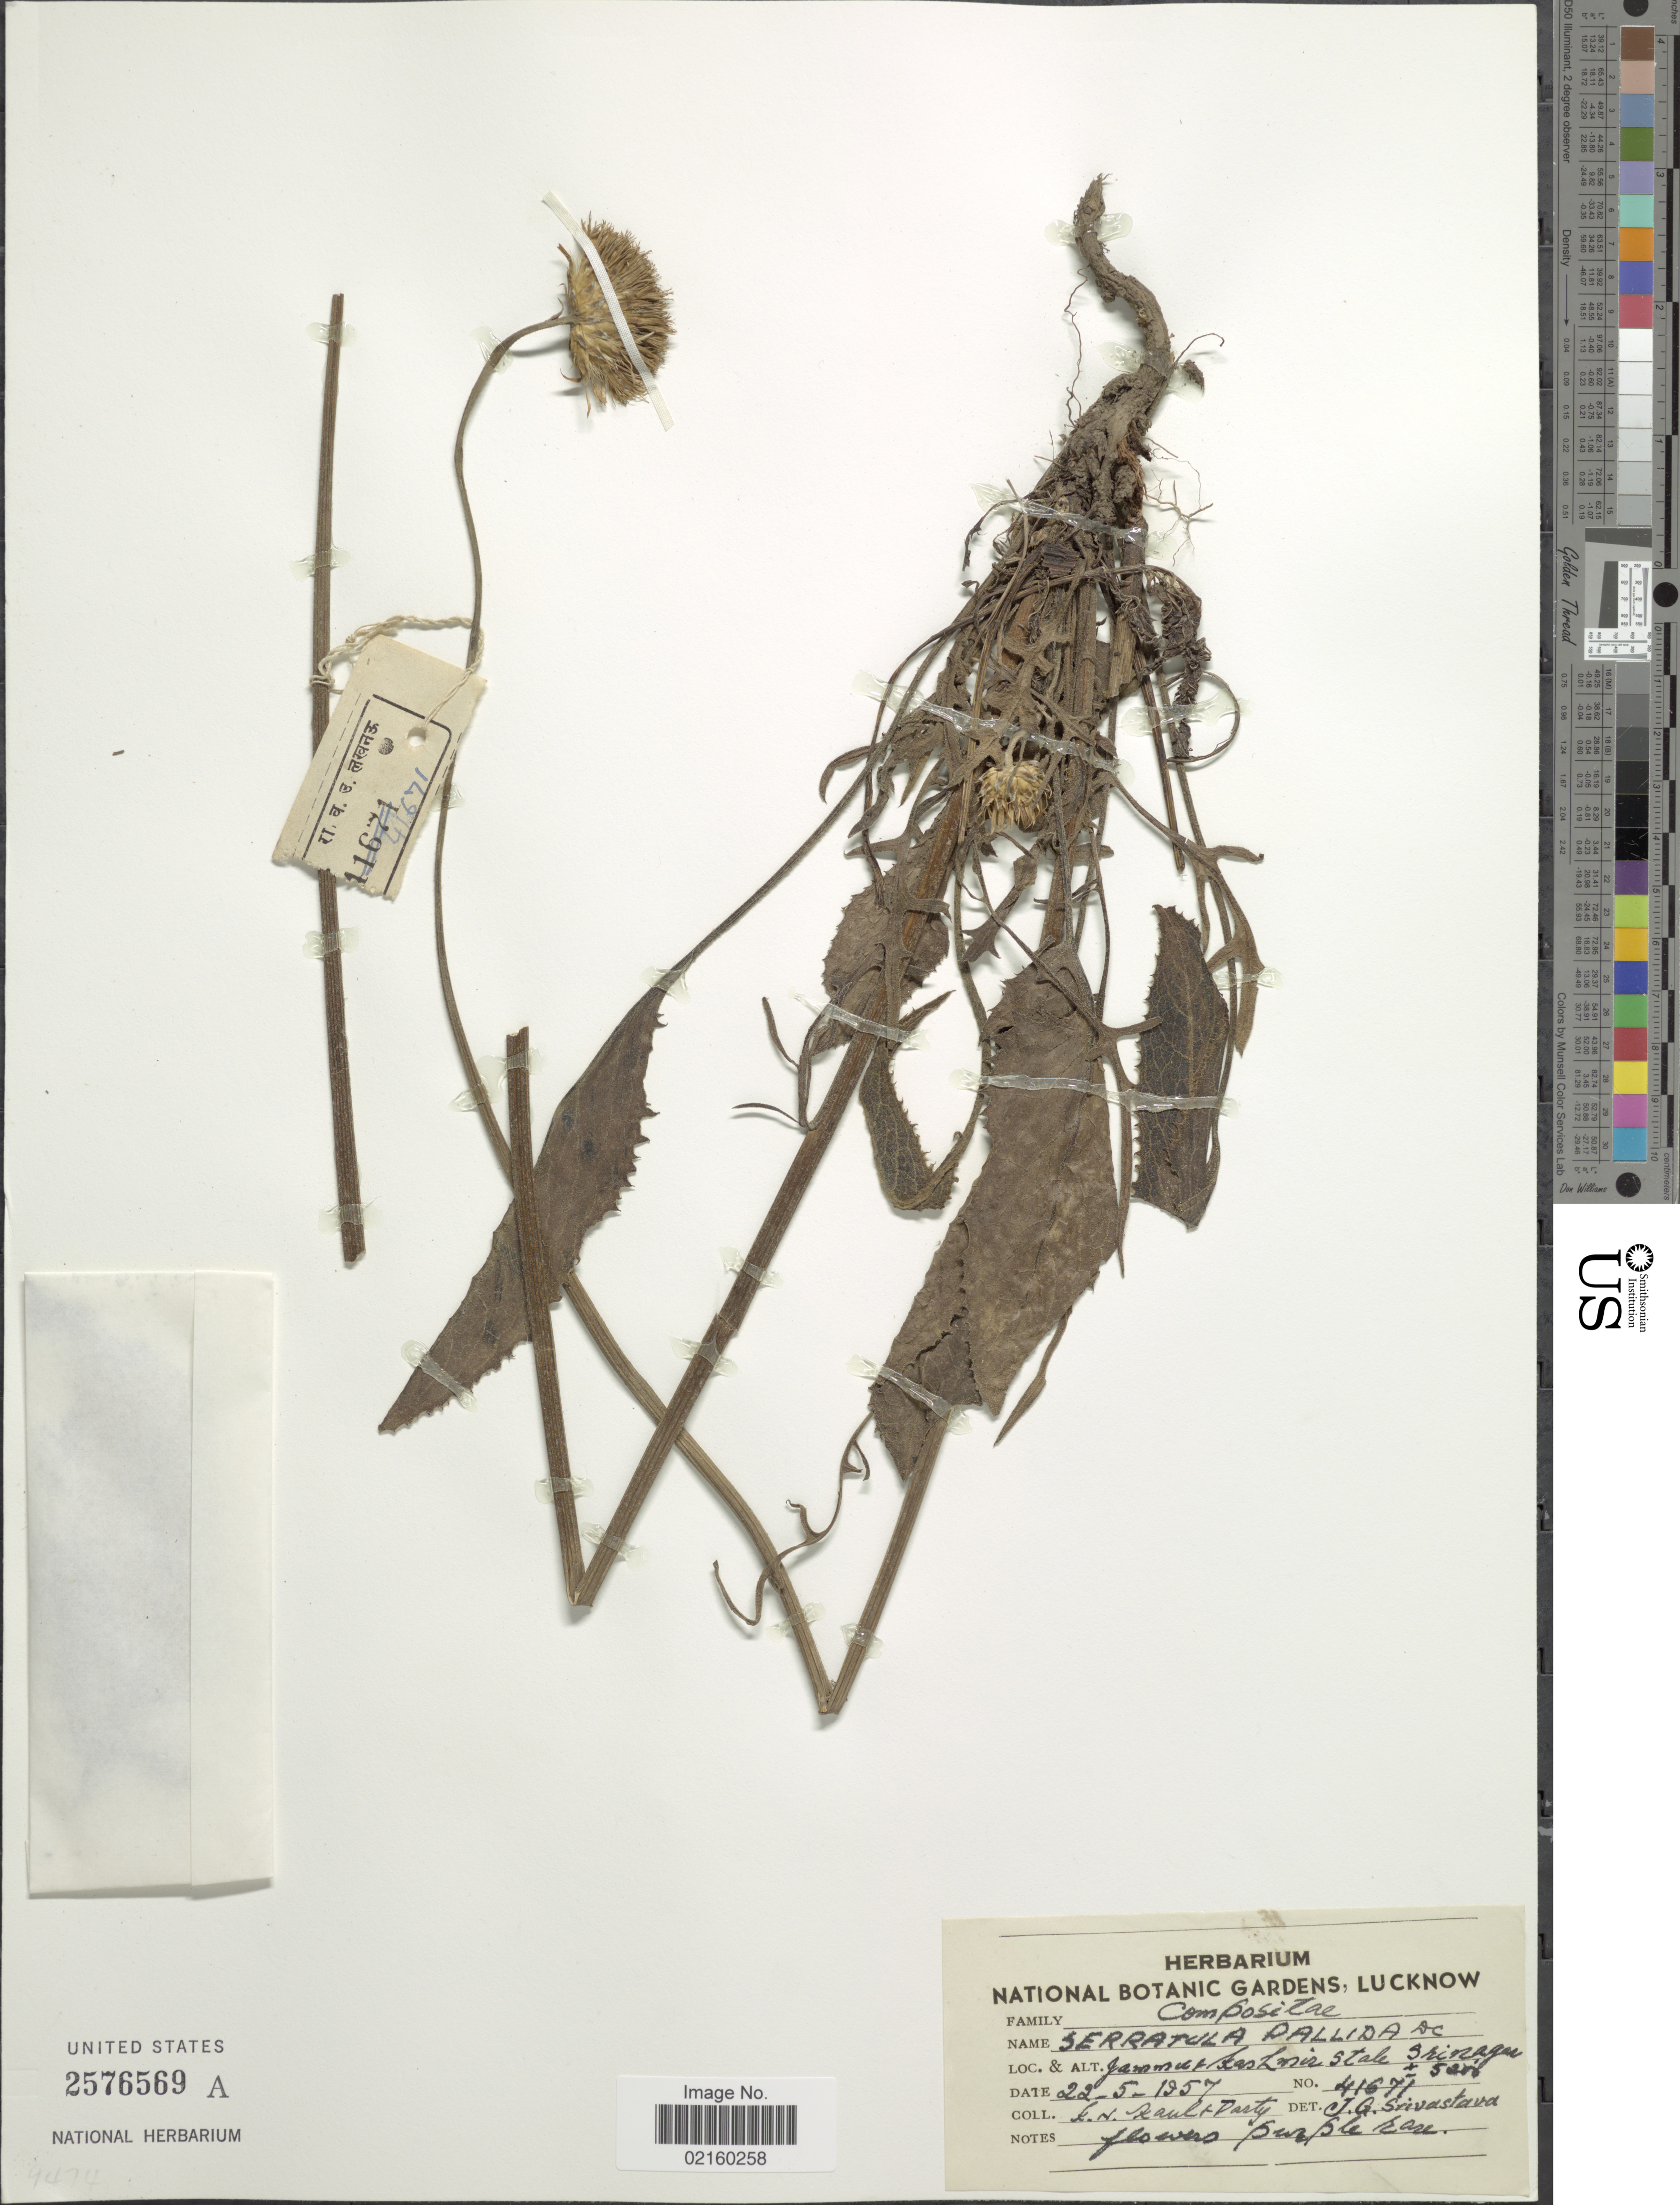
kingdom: Plantae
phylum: Tracheophyta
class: Magnoliopsida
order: Asterales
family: Asteraceae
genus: Serratula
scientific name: Serratula pallida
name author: DC.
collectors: K. N. Kaul & Darty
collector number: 41671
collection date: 1957-05-22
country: India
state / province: Jammu and Kashmir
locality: Stale shinagu [interpreted]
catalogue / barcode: US 2576569A